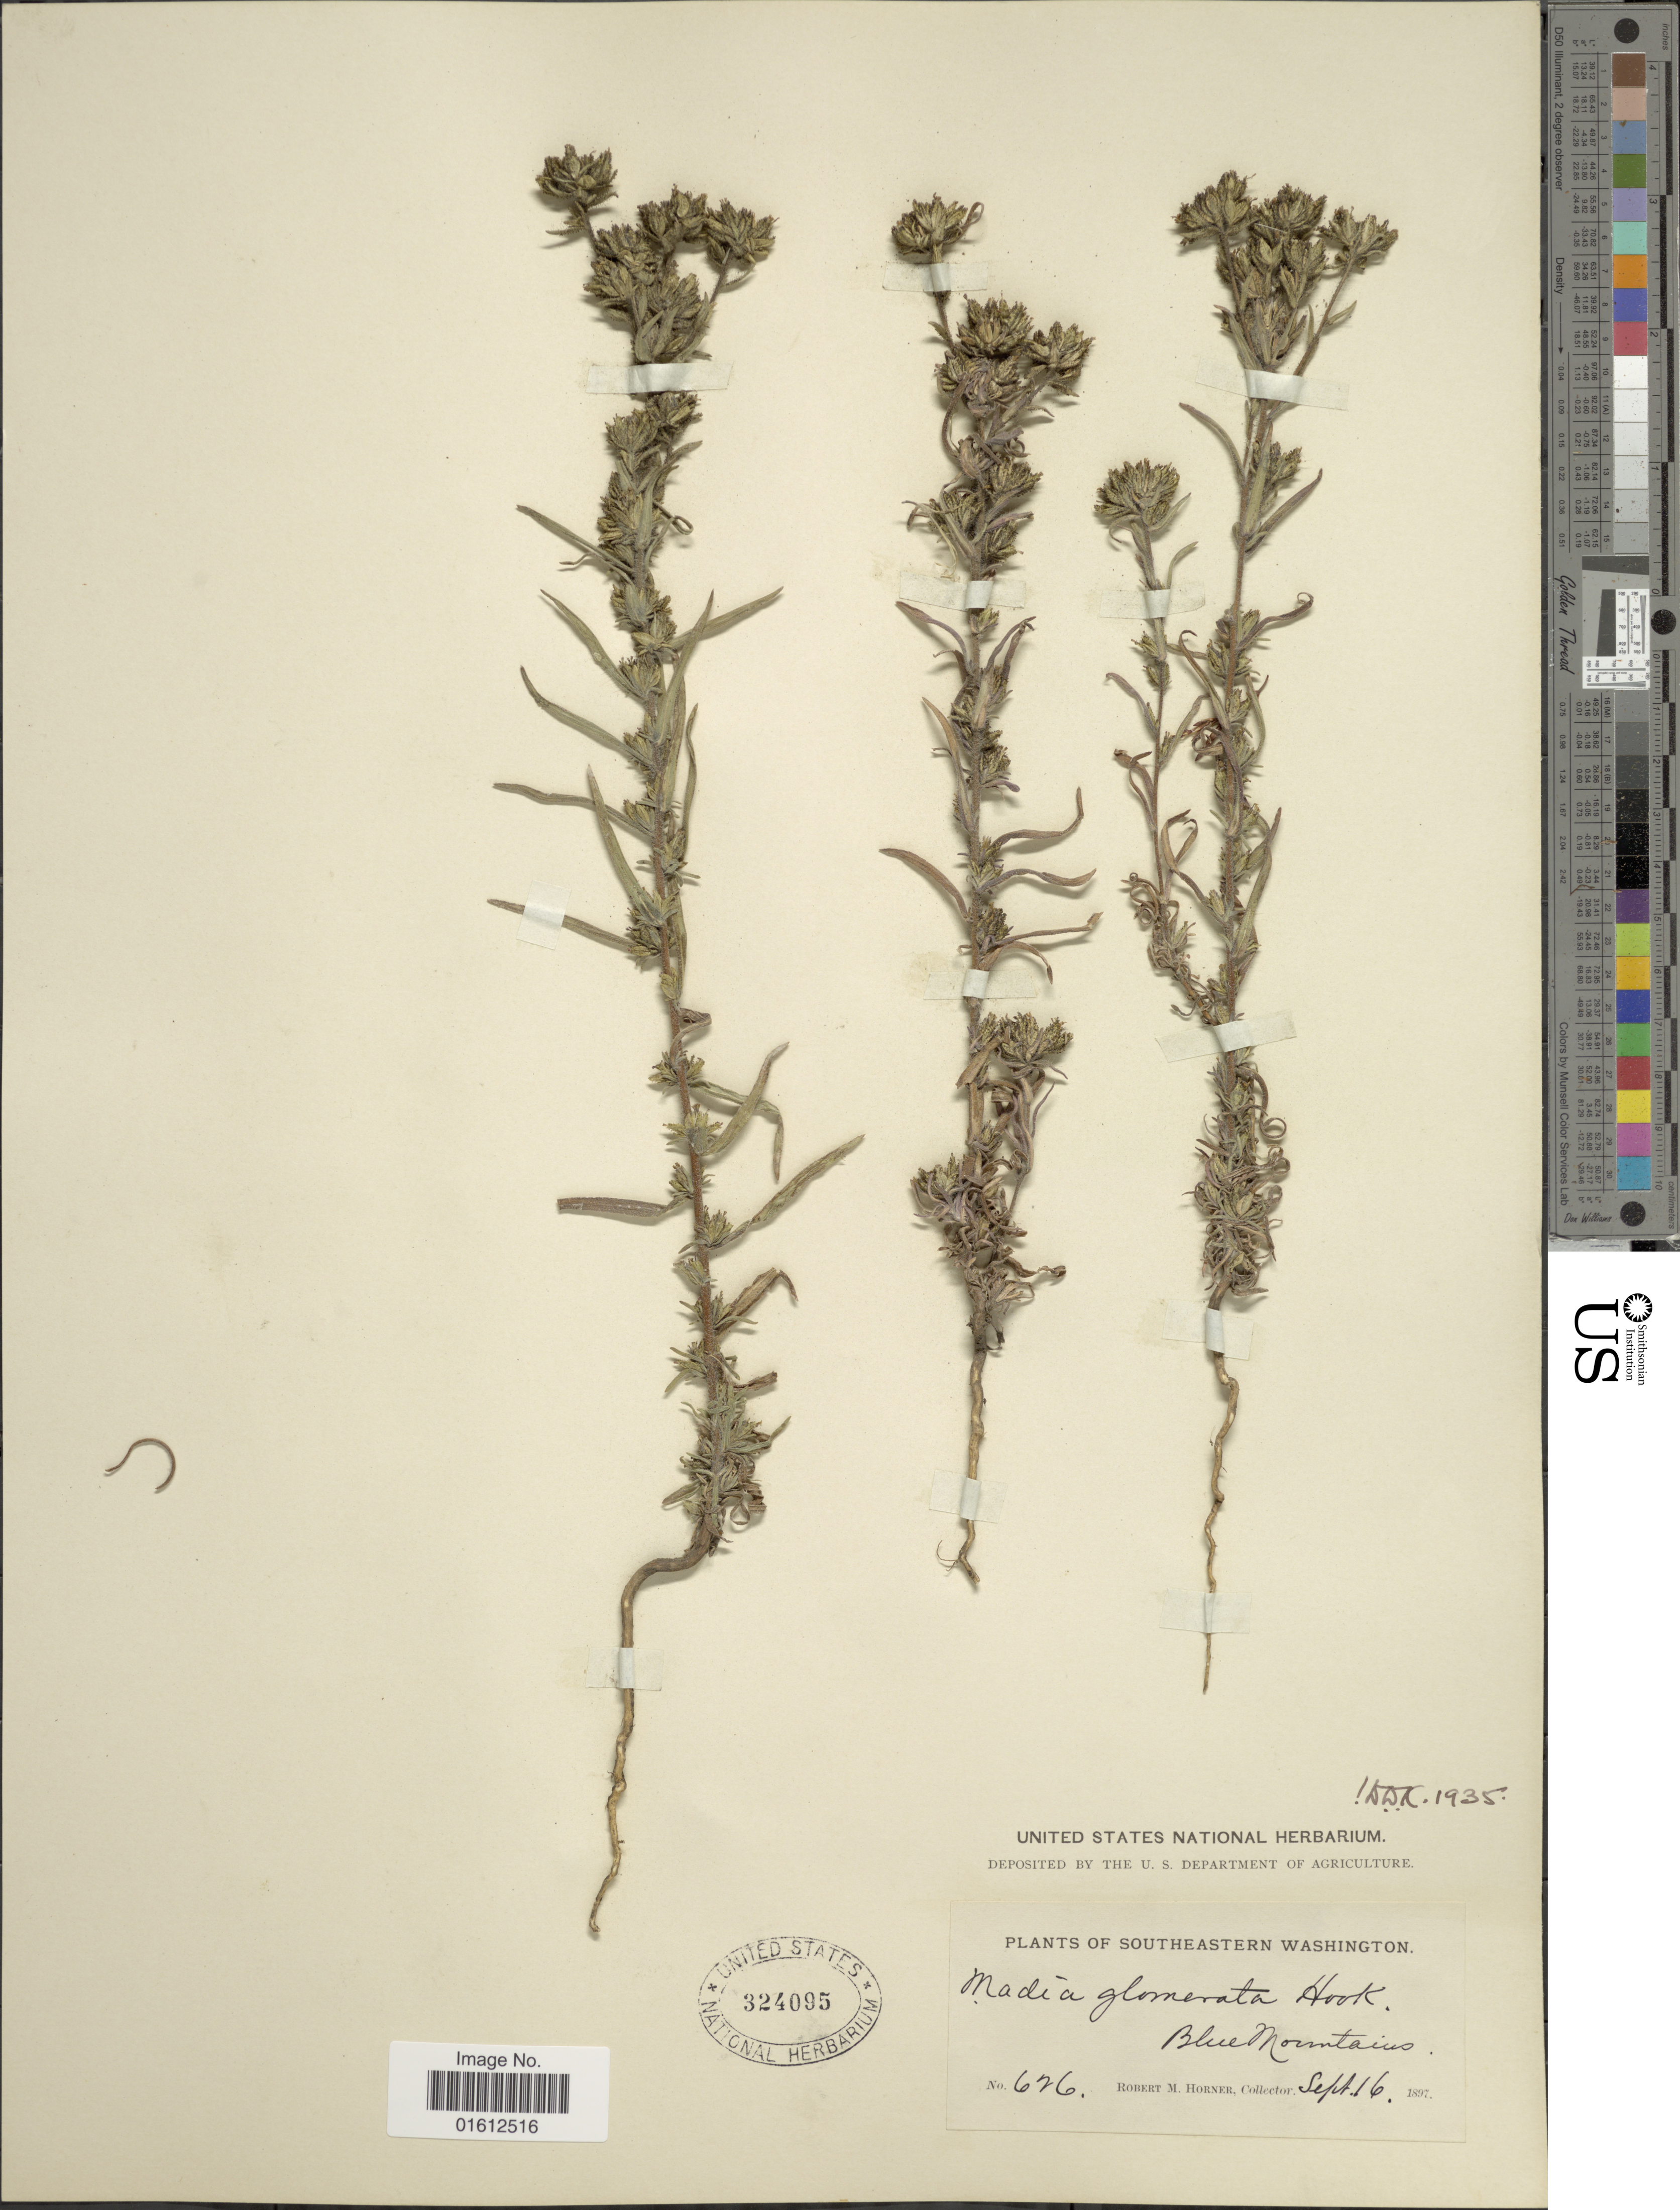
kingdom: Plantae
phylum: Tracheophyta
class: Magnoliopsida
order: Asterales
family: Asteraceae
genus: Madia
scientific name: Madia glomerata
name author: Hook.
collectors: R. Horner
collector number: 626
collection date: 1897-09-16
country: United States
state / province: Washington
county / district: Clallam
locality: Southeastern Washington. Blue Mountains.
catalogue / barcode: US 324095